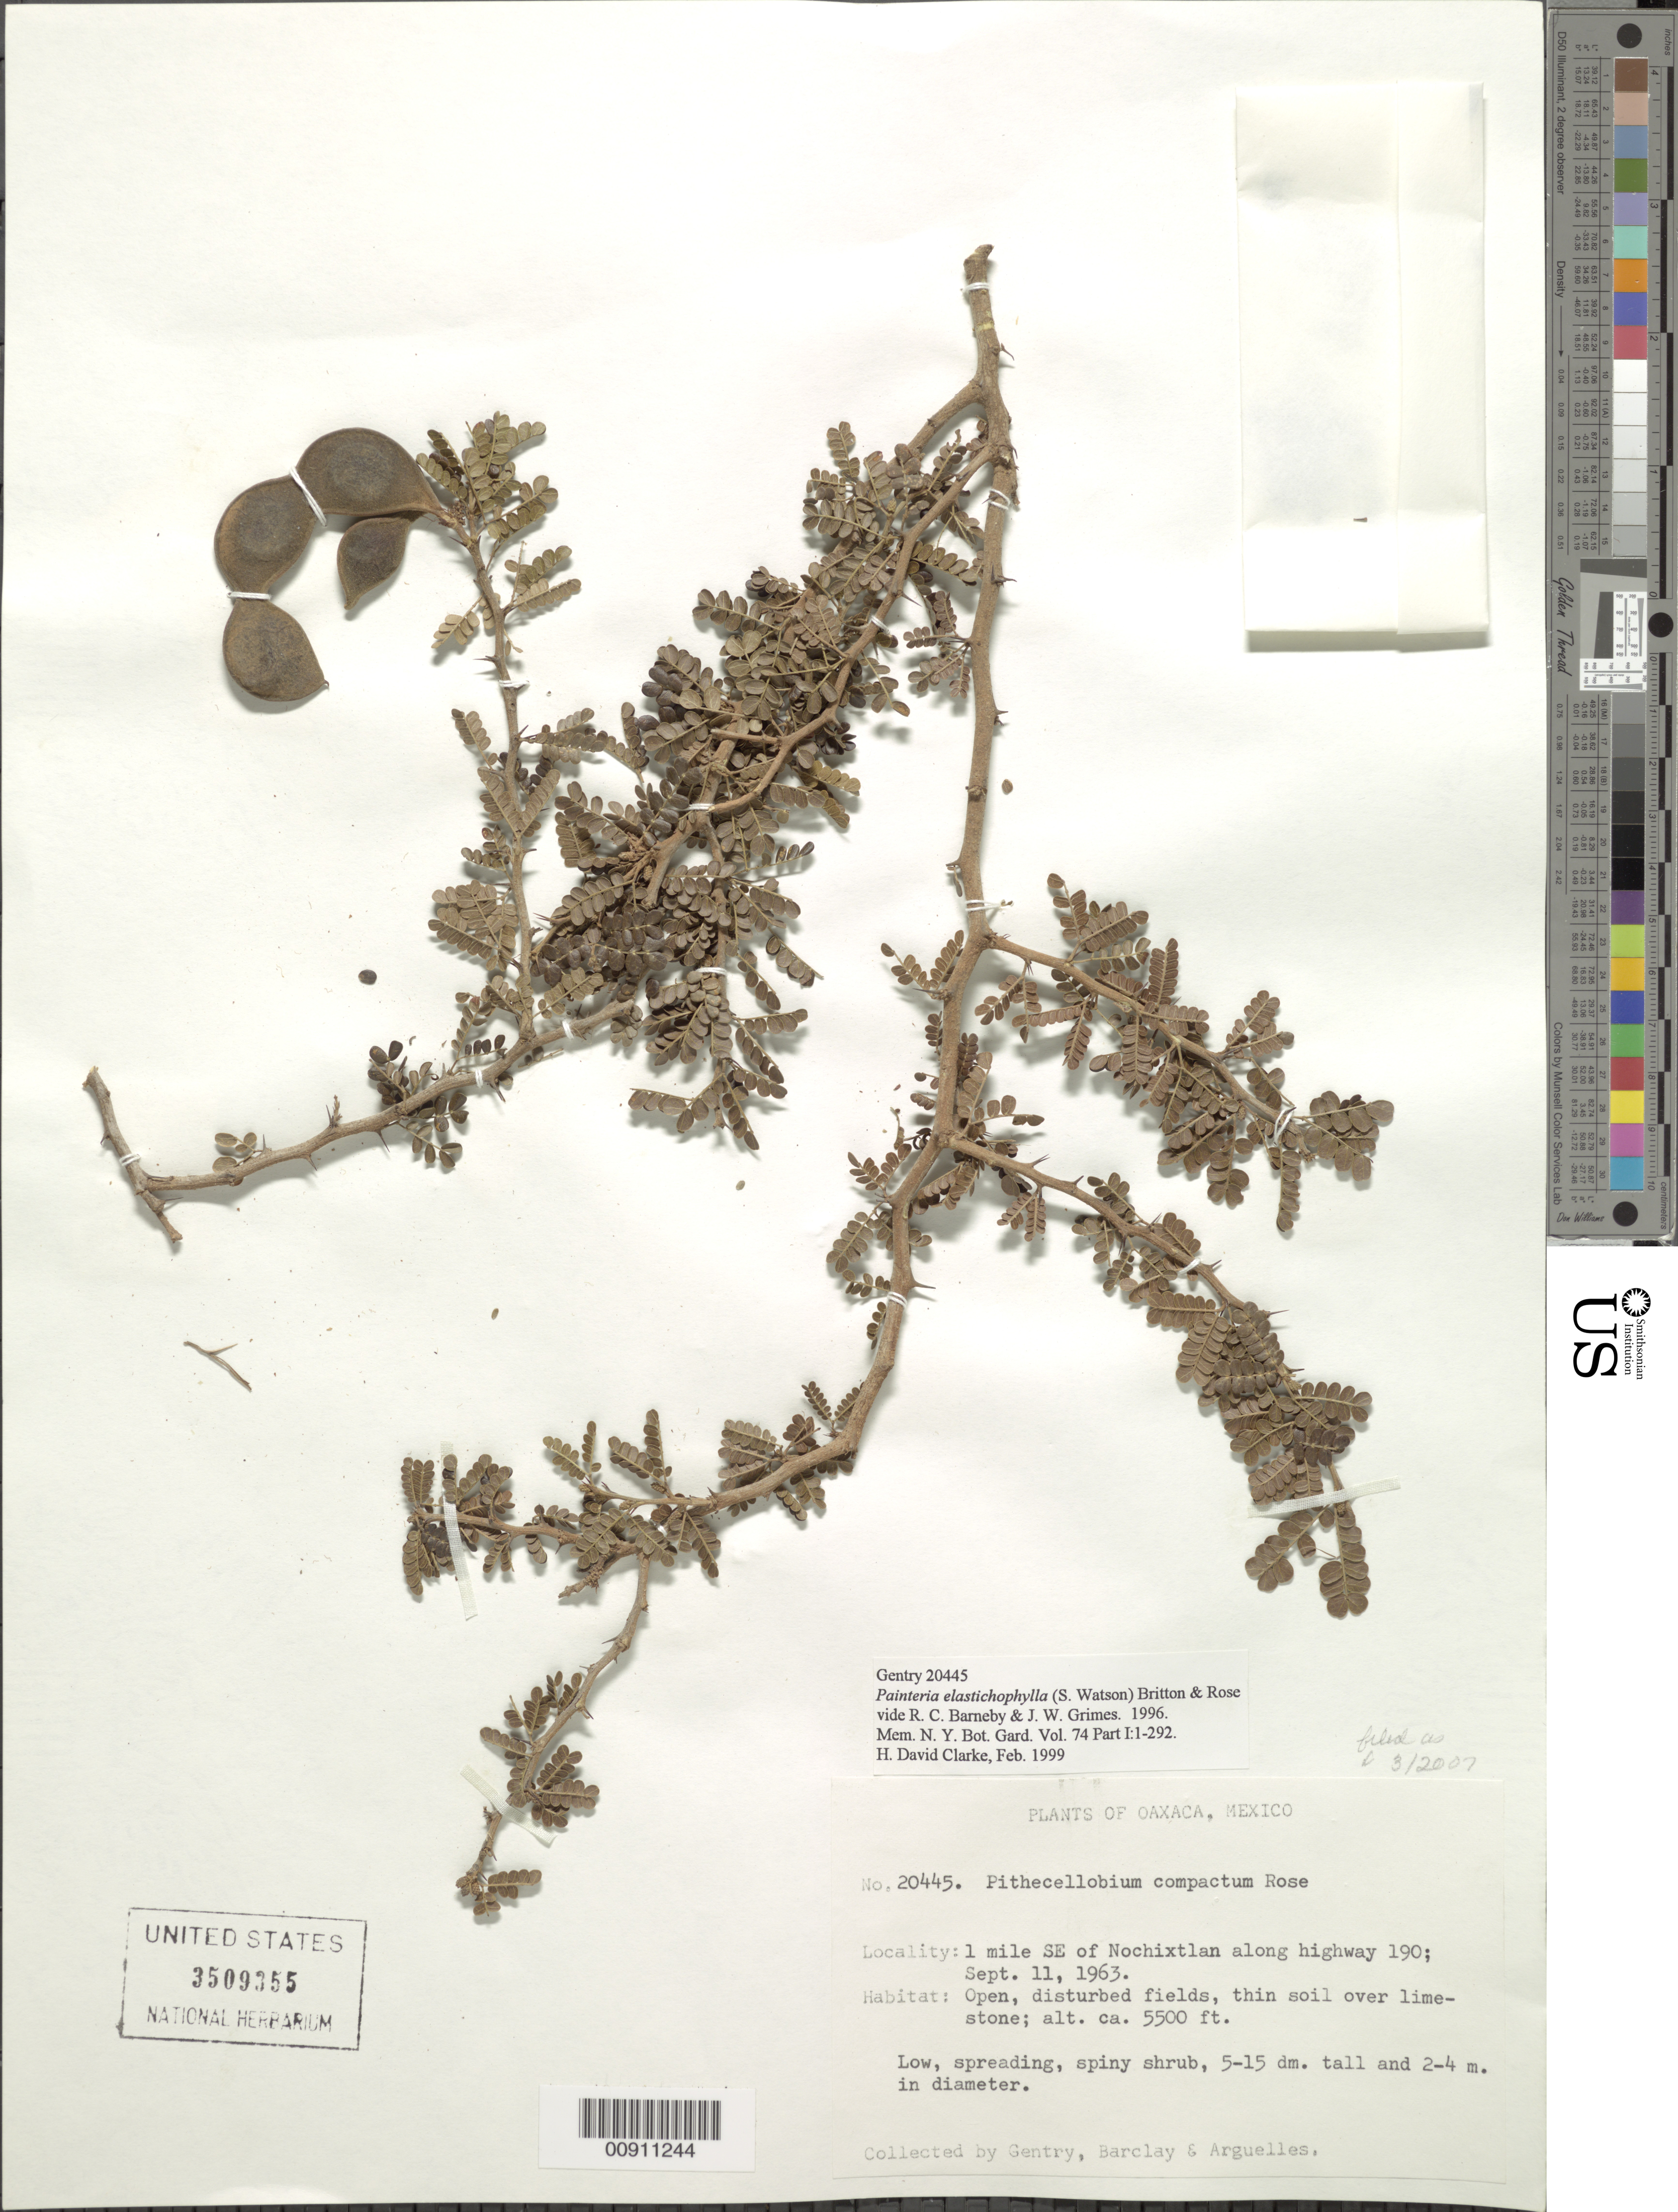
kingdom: Plantae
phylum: Tracheophyta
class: Magnoliopsida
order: Fabales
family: Fabaceae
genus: Painteria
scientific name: Painteria elachistophylla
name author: (A. Gray ex S. Watson) Britton & Rose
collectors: Gentry, --, -- Barclay & Arguelles, --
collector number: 20445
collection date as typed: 11 Sep 1963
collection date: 1963-09-11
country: Mexico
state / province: Oaxaca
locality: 1 mile SE of Nochixtlan along highway 190.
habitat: Open, disturbed fields, thin soil over limestone.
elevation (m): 1676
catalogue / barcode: US 3509355